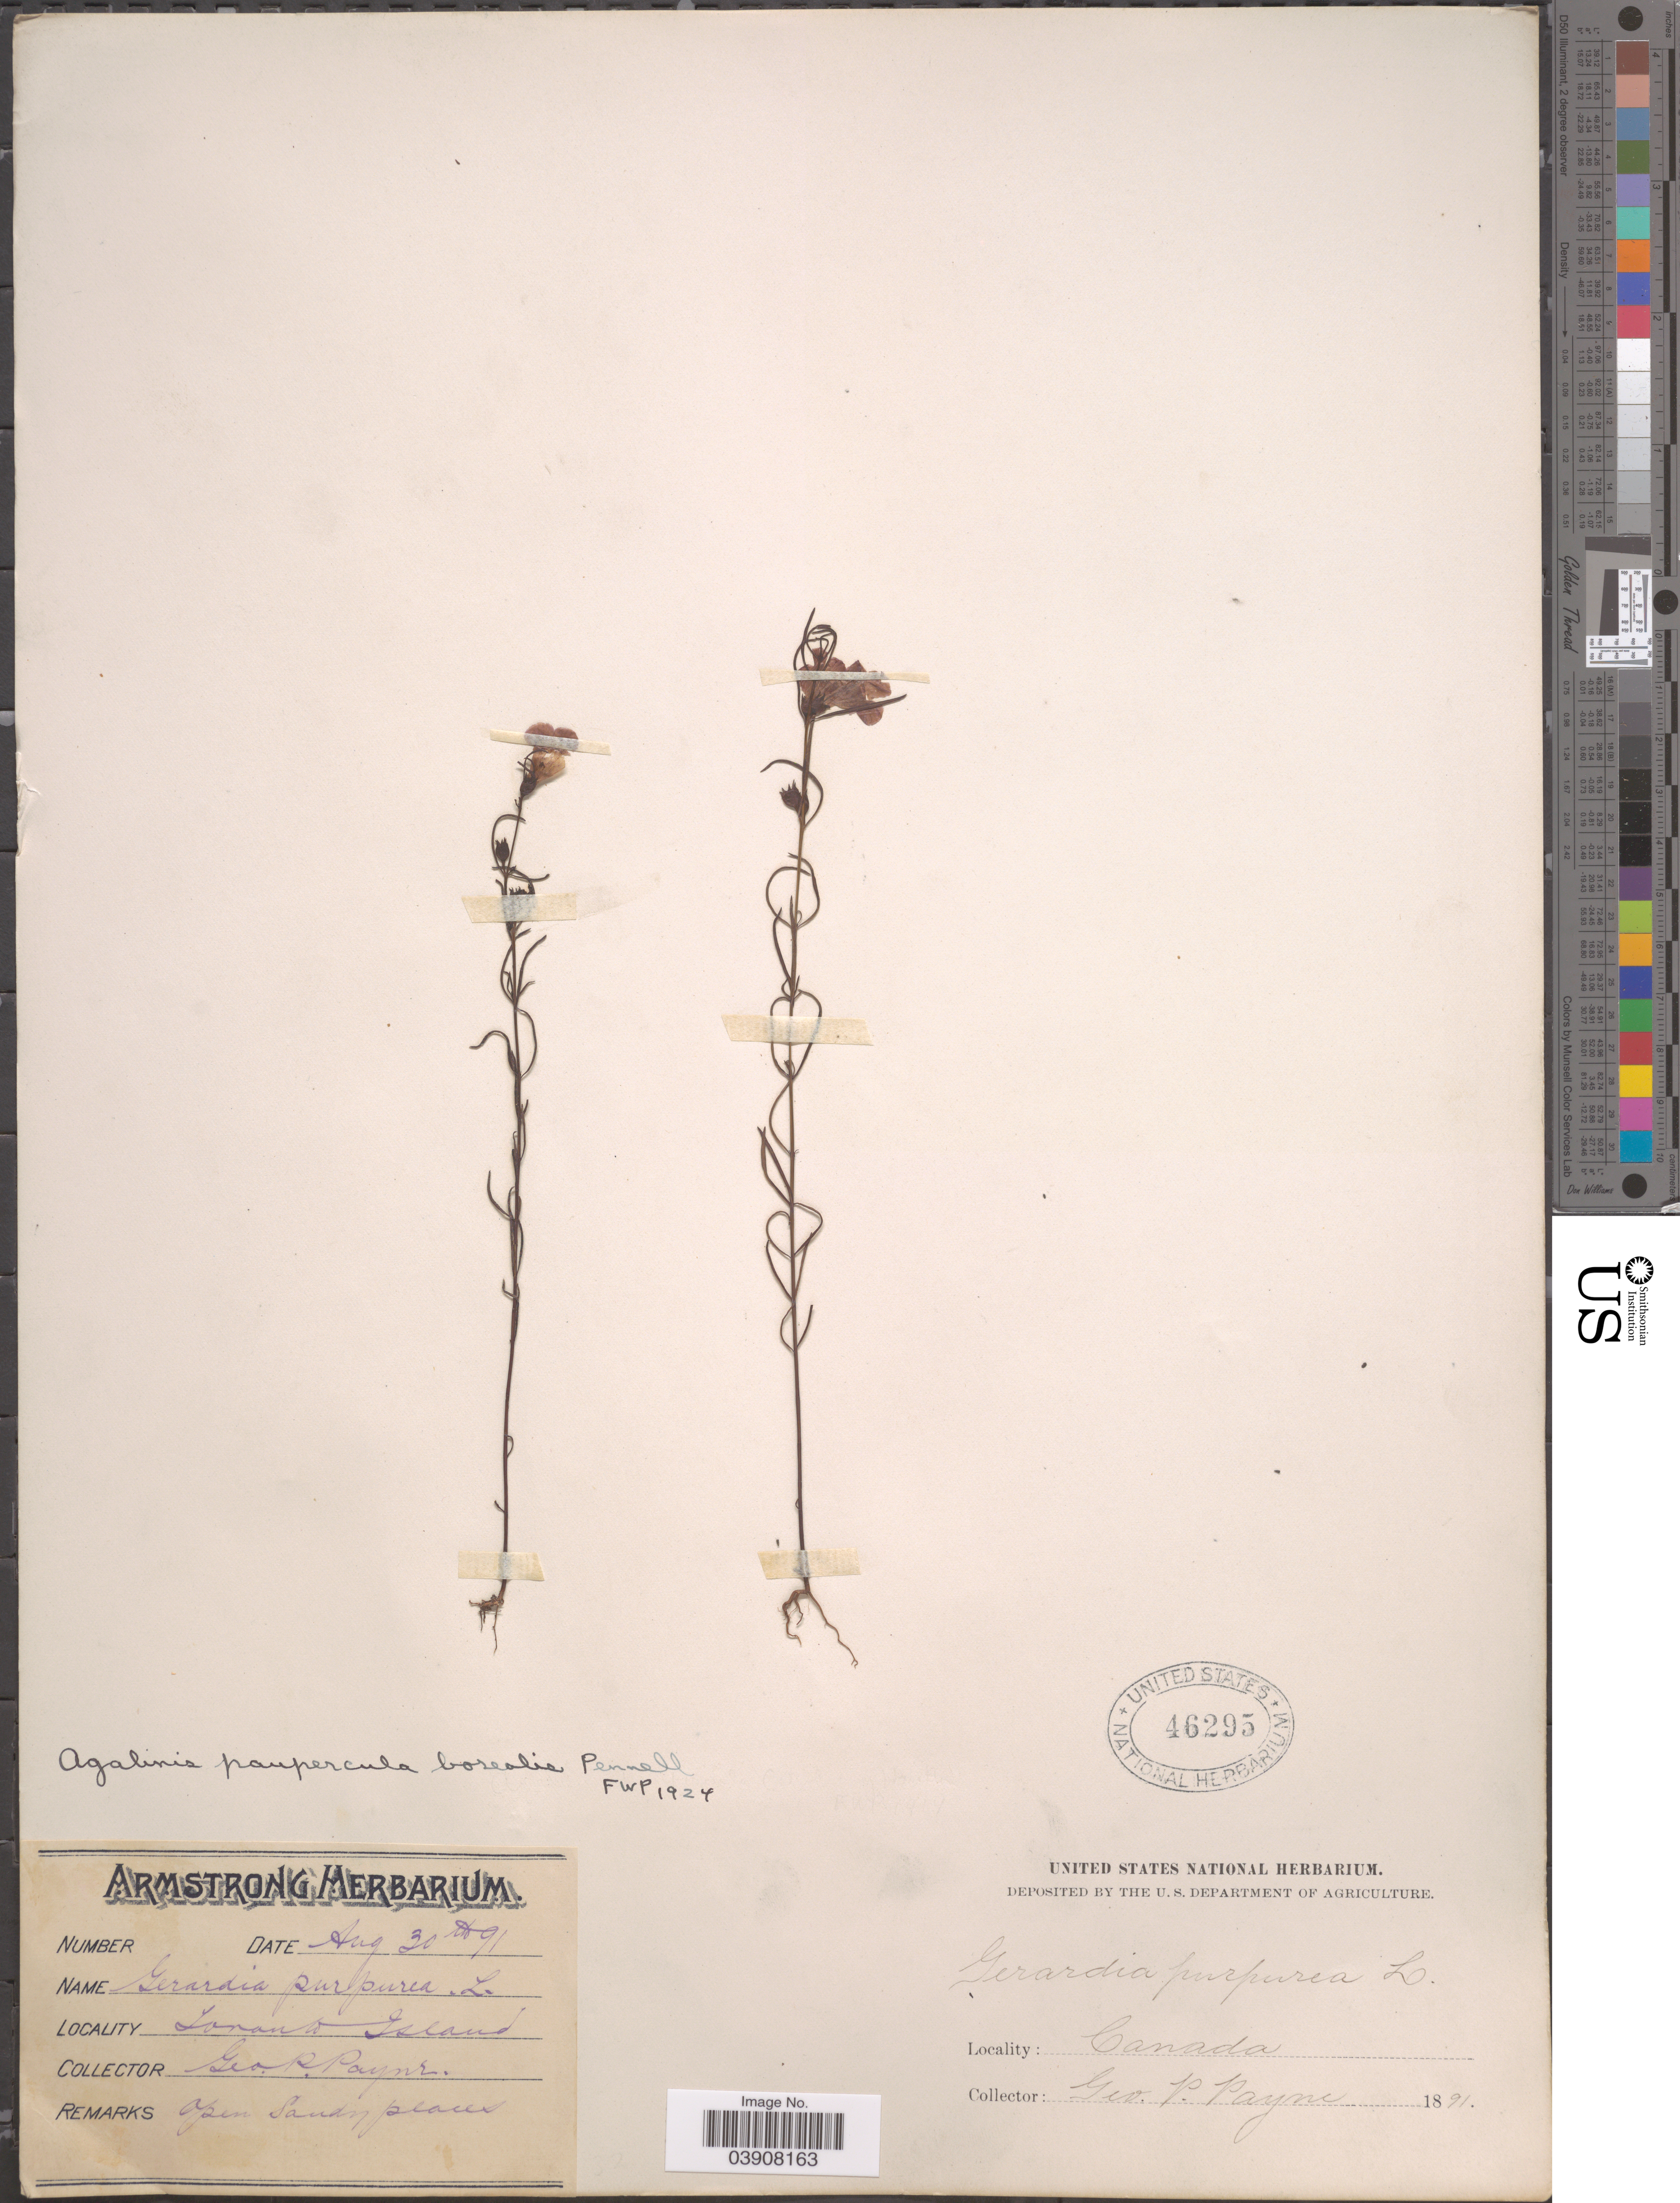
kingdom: Plantae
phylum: Tracheophyta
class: Magnoliopsida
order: Lamiales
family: Orobanchaceae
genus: Agalinis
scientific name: Agalinis paupercula var. borealis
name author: Pennell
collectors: G. Payne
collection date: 1891-08-30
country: Canada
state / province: Ontario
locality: Toronto Island.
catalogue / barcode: US 46295